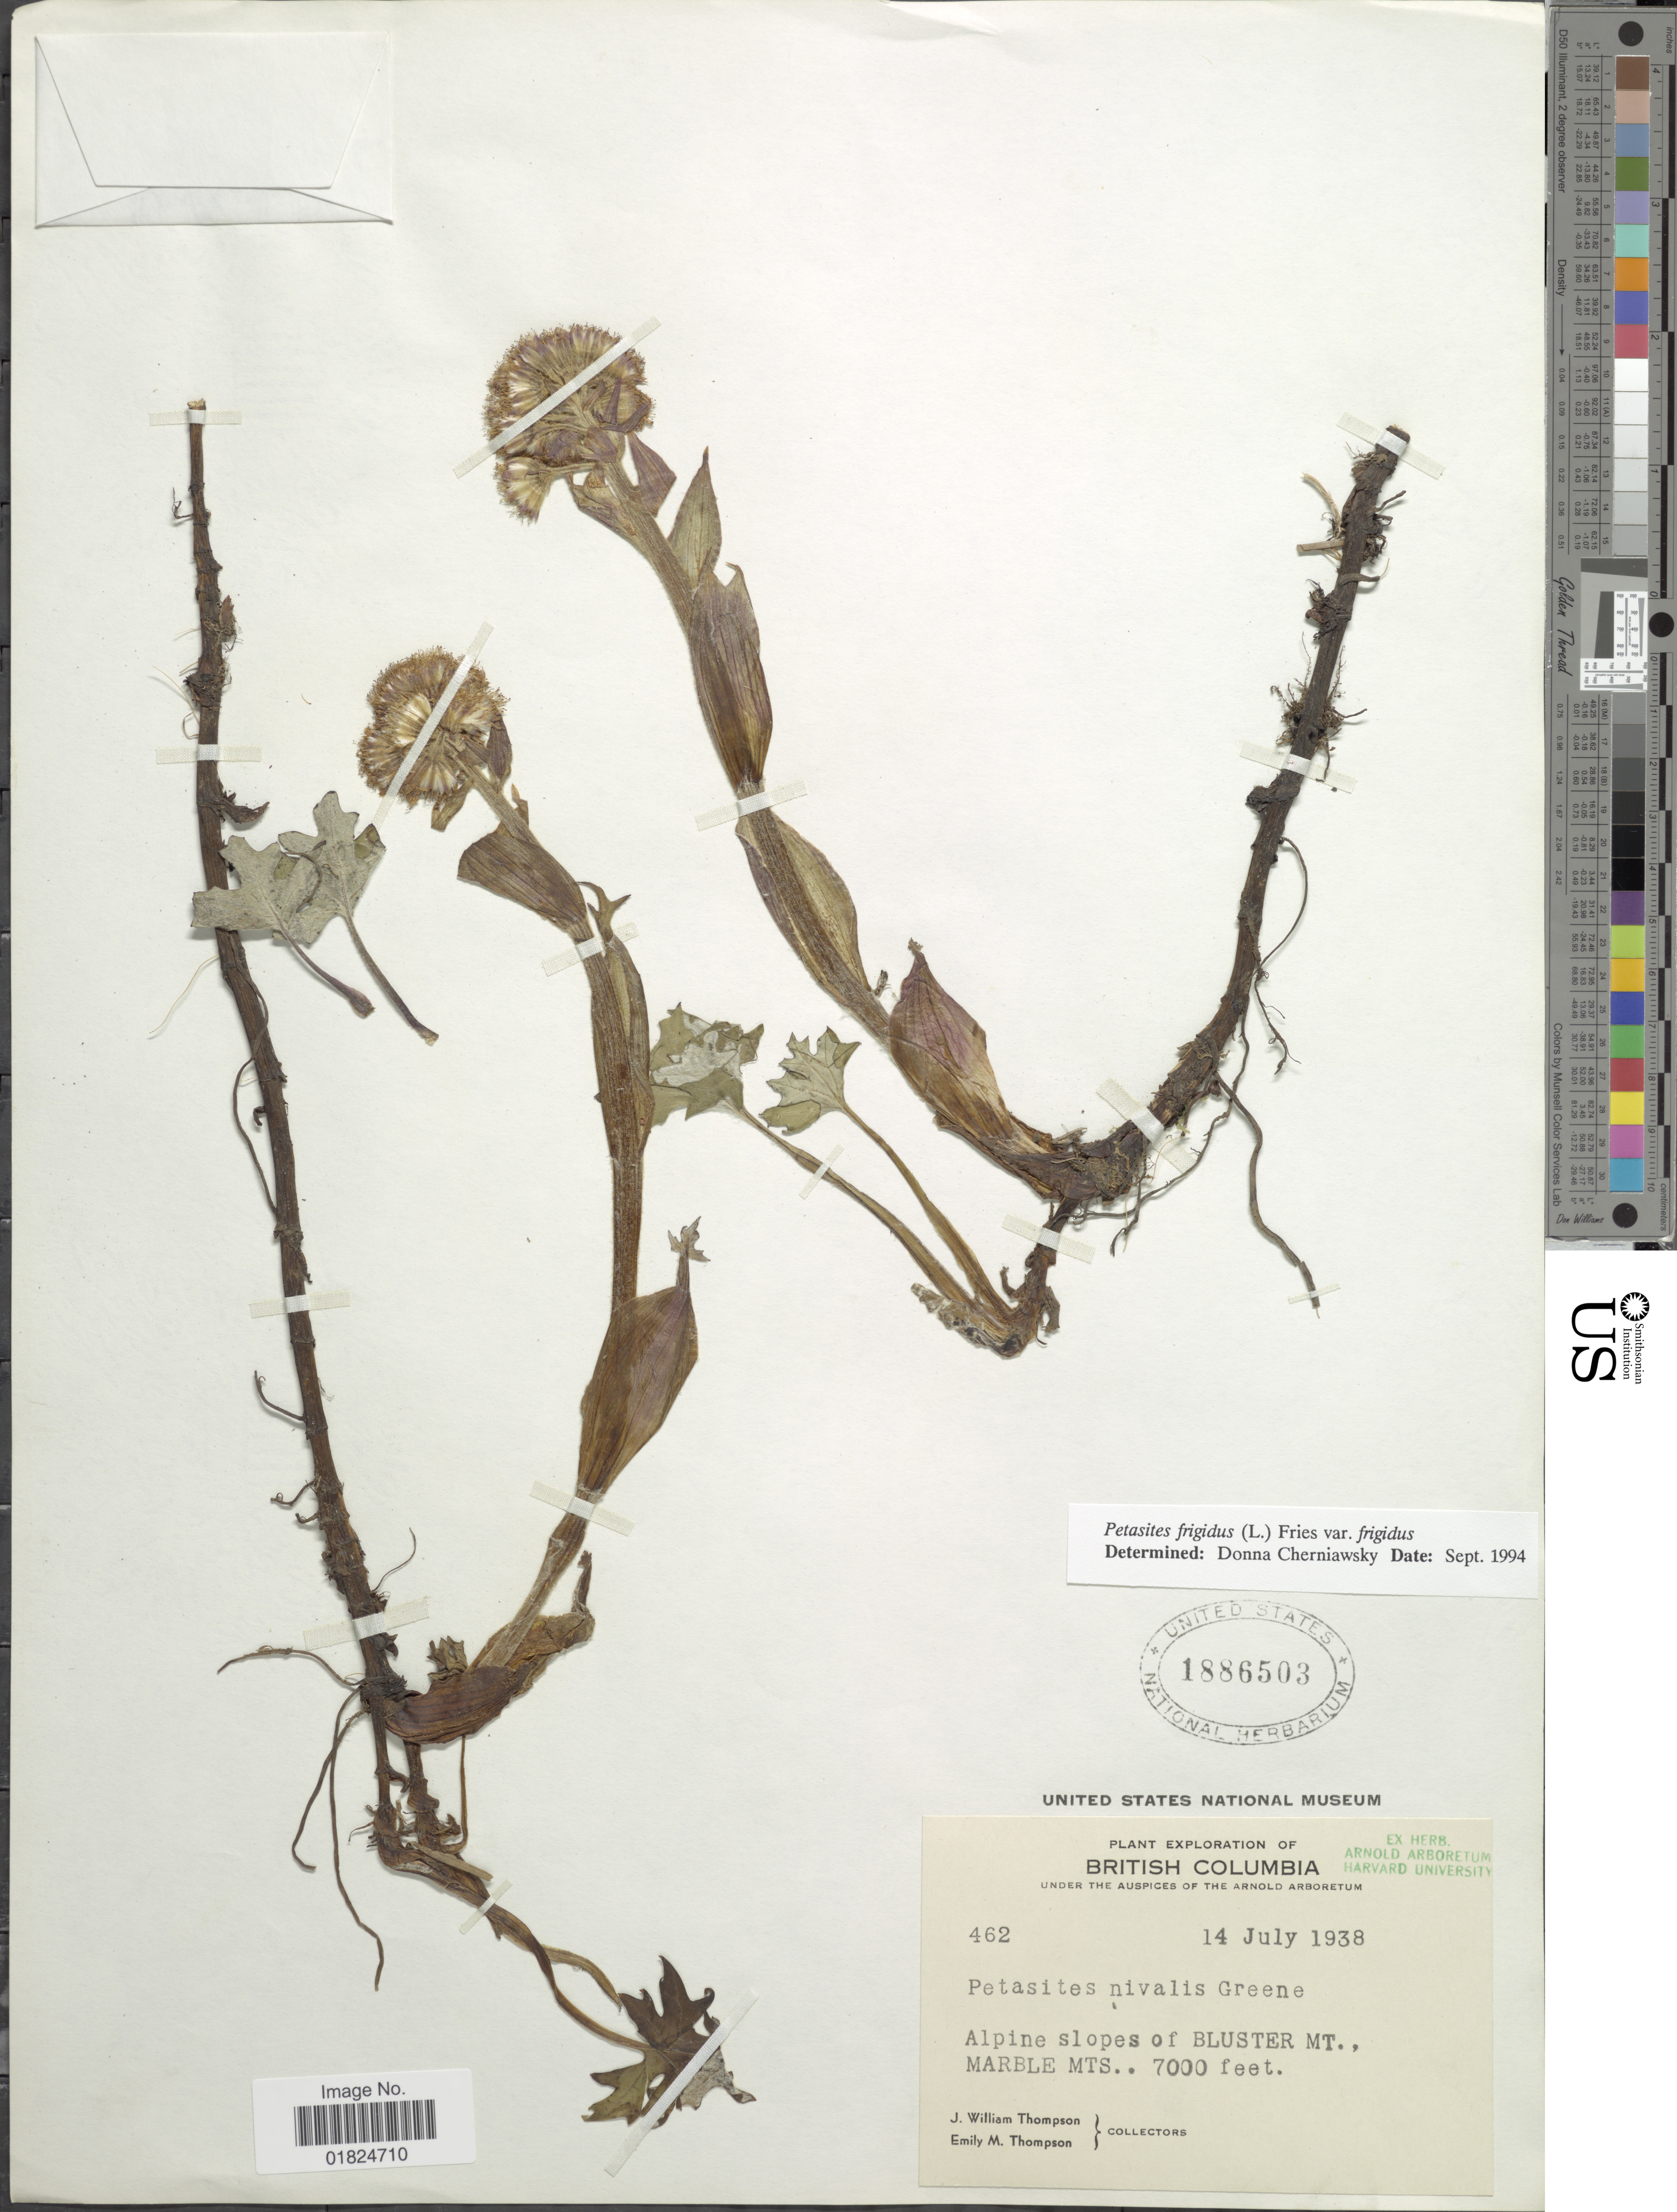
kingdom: Plantae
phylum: Tracheophyta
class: Magnoliopsida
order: Asterales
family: Asteraceae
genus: Petasites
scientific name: Petasites frigidus var. frigidus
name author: (L.) Fr.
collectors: J. W. Thompson & E. M. Thompson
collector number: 462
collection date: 1938-07-14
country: Canada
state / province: British Columbia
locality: ßBritish Columbia. Alpine slopes of Bluster MT., Marble Mts.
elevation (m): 2134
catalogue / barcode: US 1886503